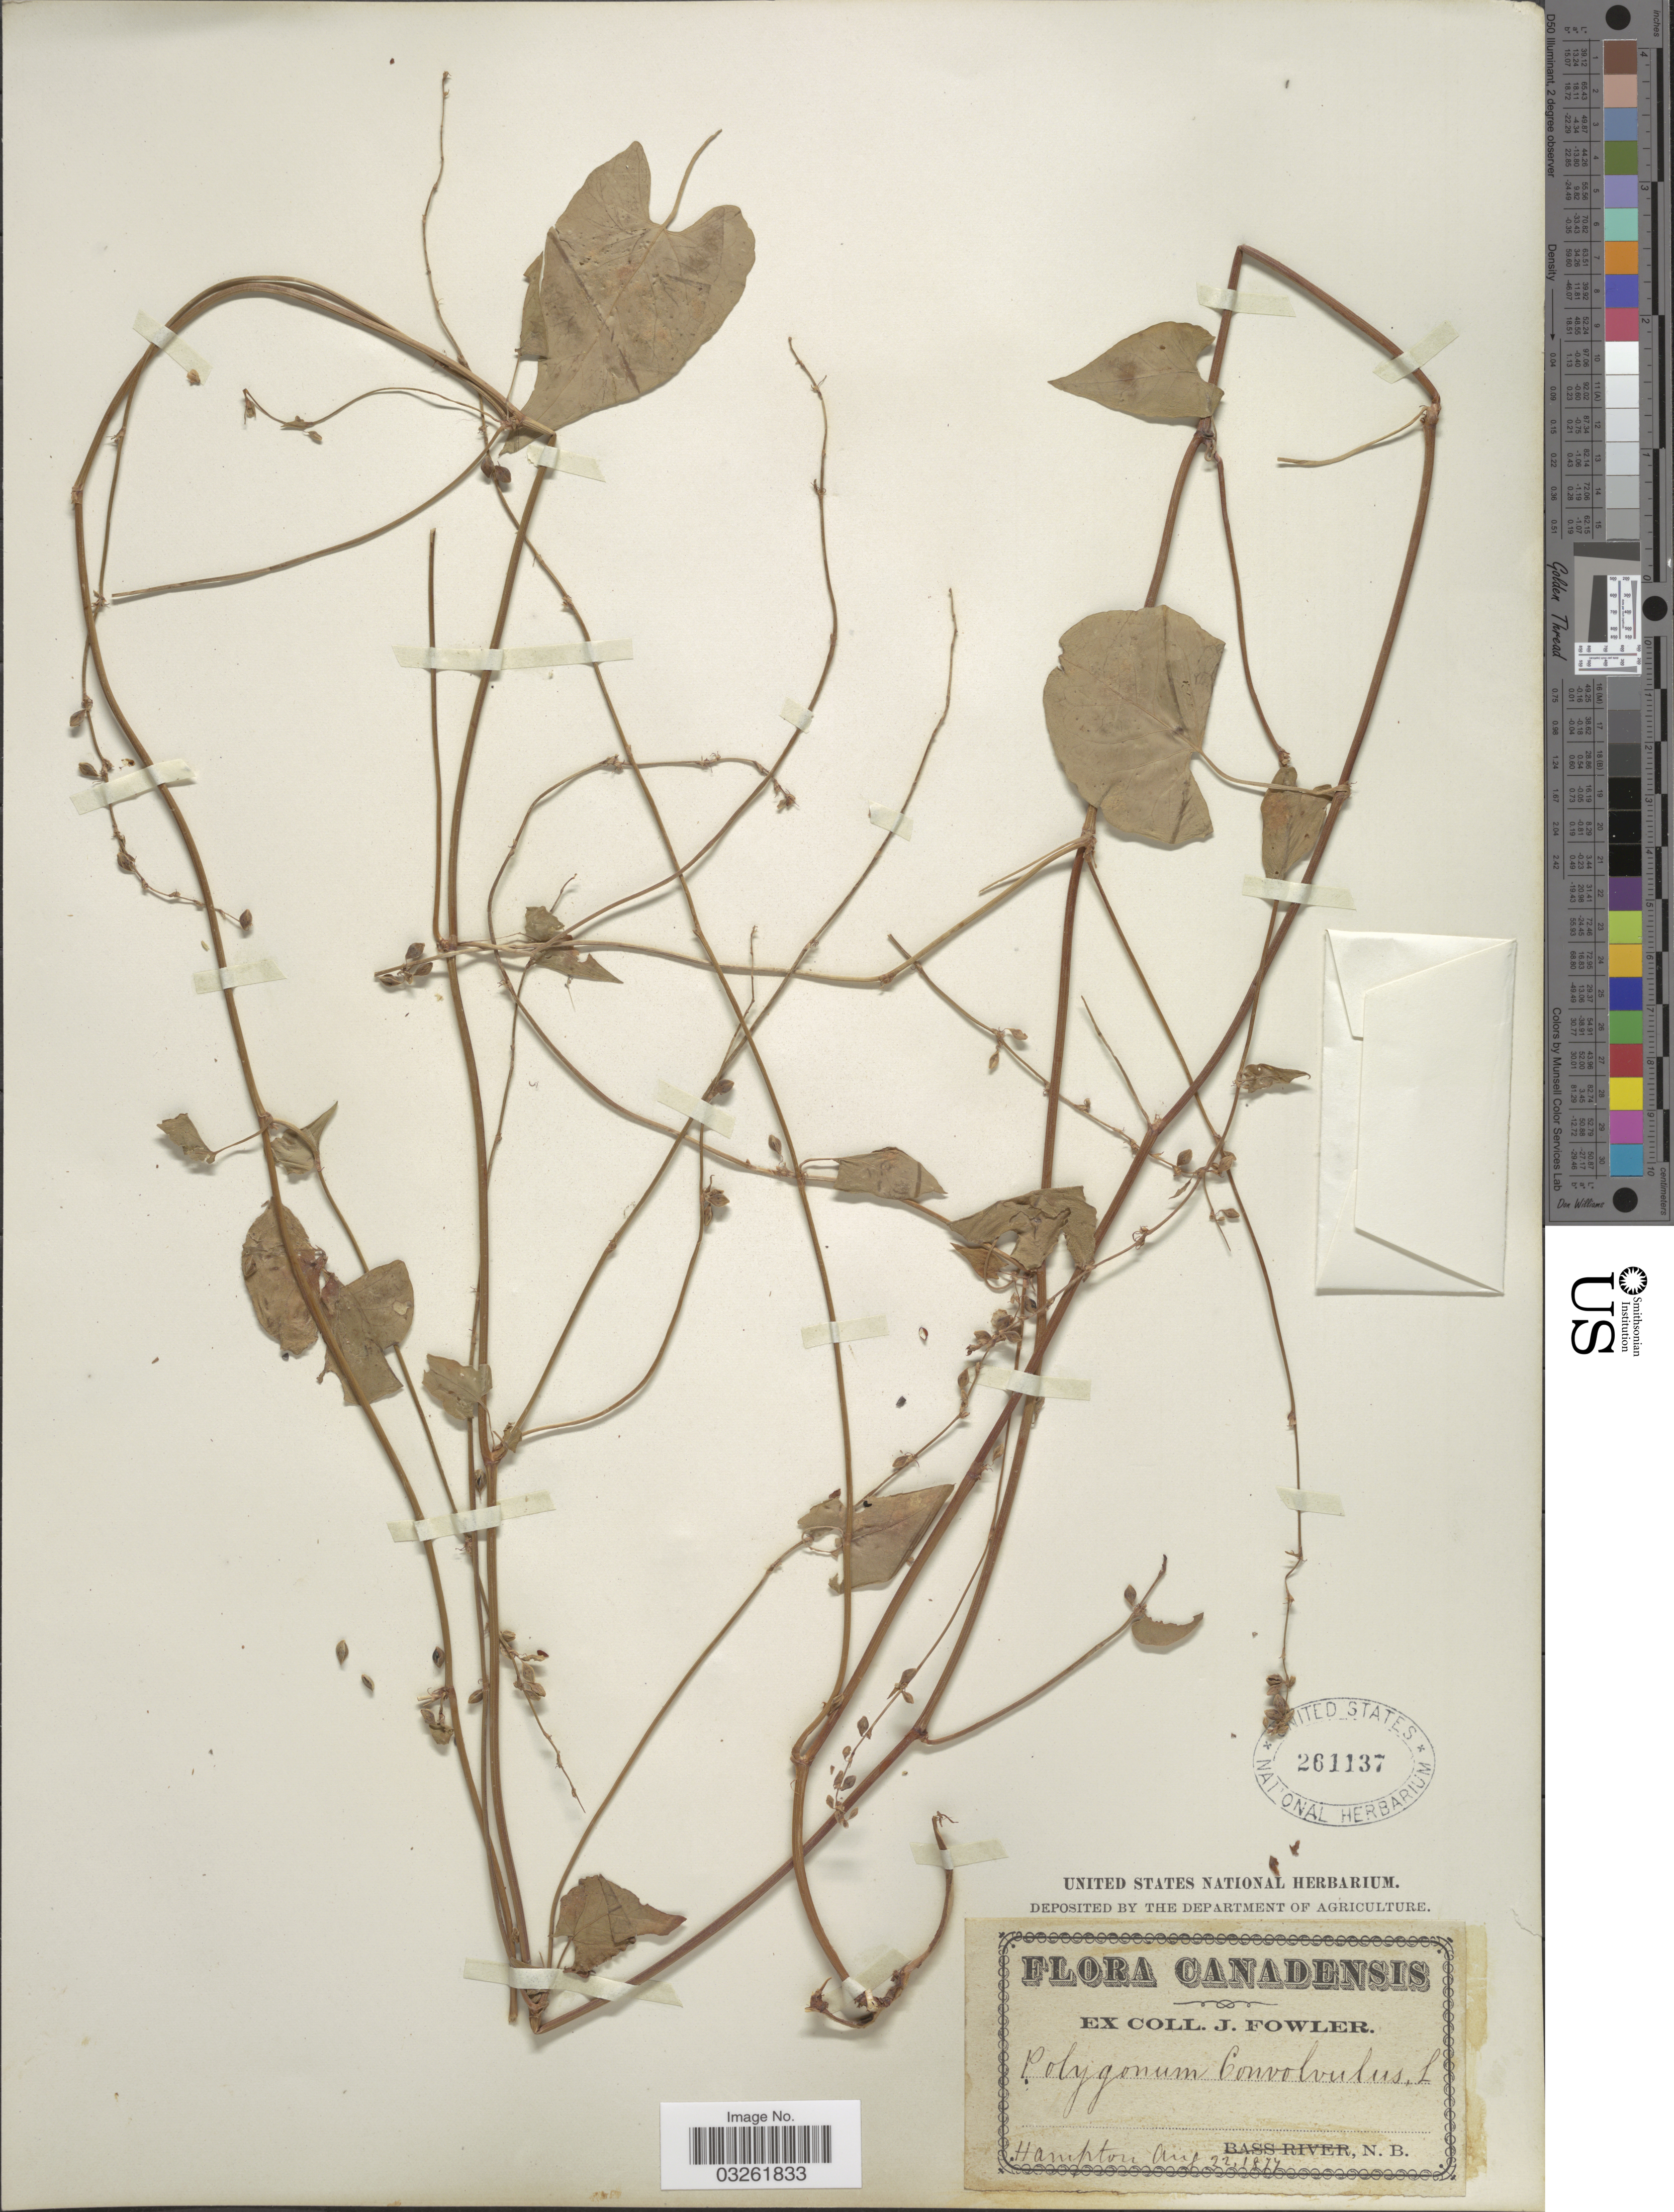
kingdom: Plantae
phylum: Tracheophyta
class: Magnoliopsida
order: Caryophyllales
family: Polygonaceae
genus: Fallopia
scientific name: Fallopia convolvulus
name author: (L.) Á. Löve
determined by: Strong, M. T., (US), Smithsonian Institution - National Museum of Natural History (UNITED STATES)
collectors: J. Fowler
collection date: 1877-08-22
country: Canada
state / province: New Brunswick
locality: Hampton.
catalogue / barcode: US 261137